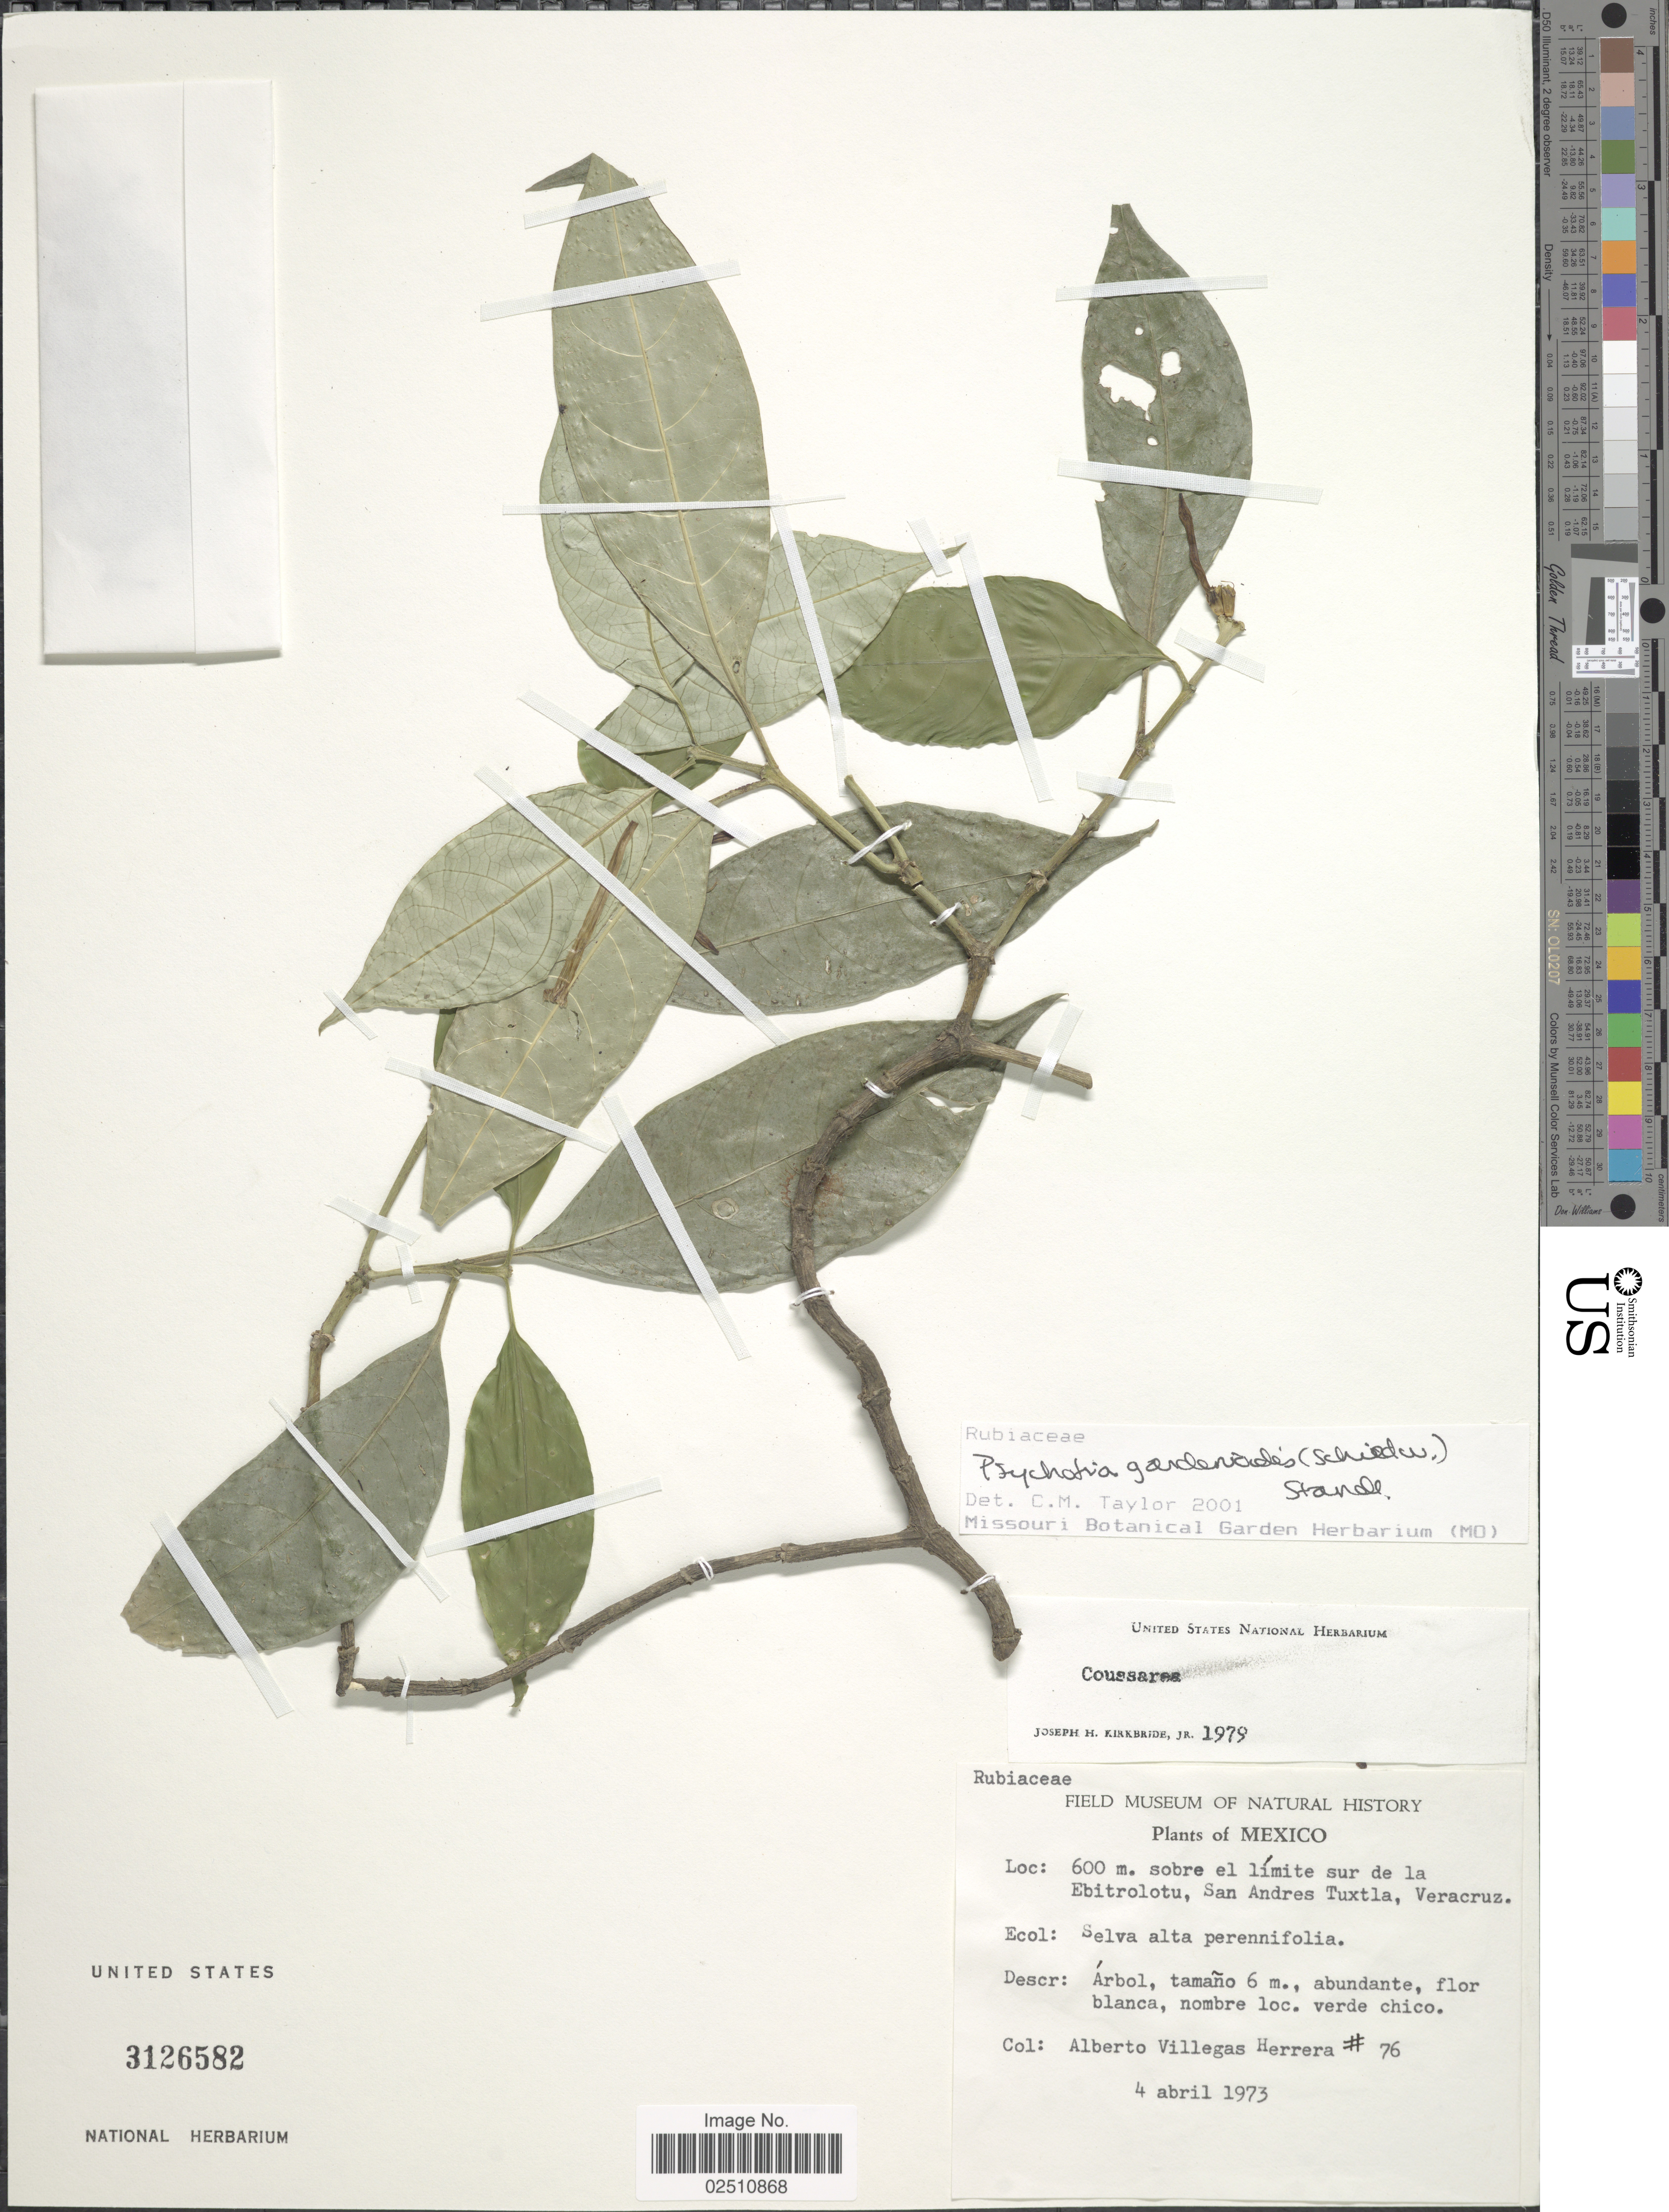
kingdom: Plantae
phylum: Tracheophyta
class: Magnoliopsida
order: Gentianales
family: Rubiaceae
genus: Psychotria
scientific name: Psychotria gardenioides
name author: (Scheidw.) Standl.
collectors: A. Villegas Herrera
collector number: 76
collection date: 1973-04-04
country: Mexico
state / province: Veracruz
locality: Sobre el limite sur de la Ebitrolotu, San Andres Tuxtla, Veracruz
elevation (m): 600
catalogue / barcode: US 3126582